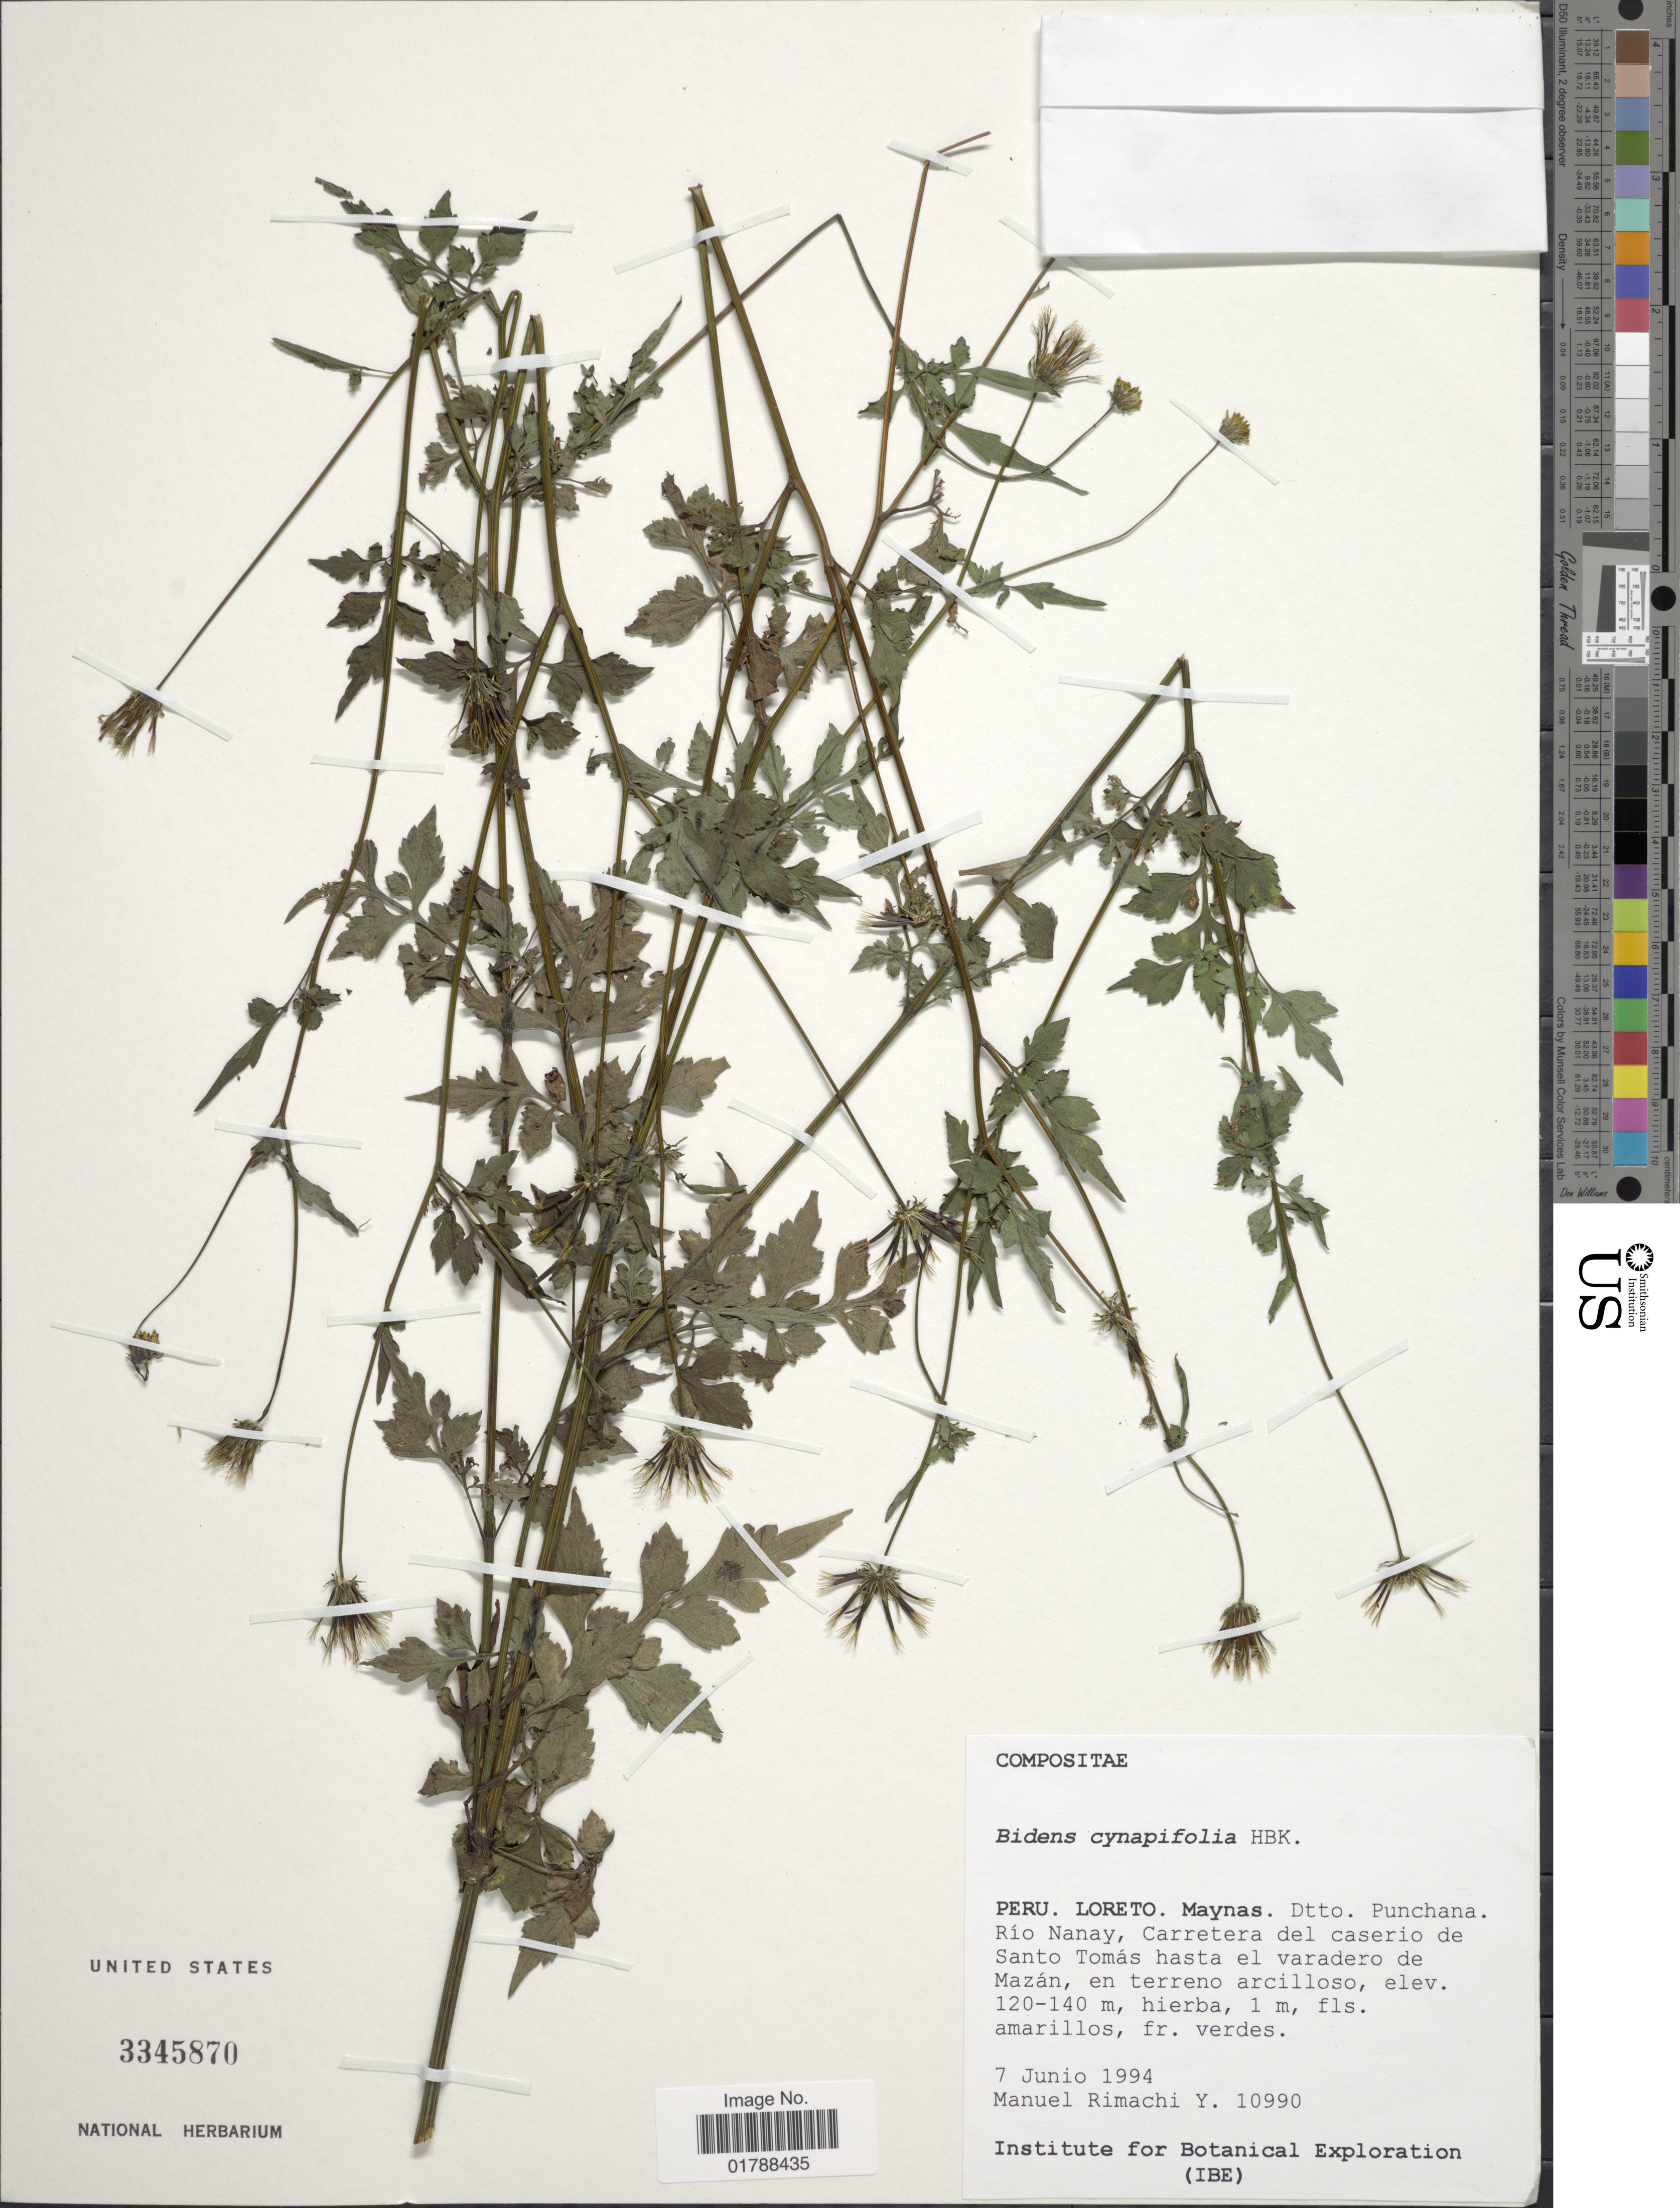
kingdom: Plantae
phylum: Tracheophyta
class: Magnoliopsida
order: Asterales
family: Asteraceae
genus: Bidens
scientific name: Bidens cynapiifolia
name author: Kunth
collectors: M. Rimachi Y.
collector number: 10990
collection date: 1994-06-07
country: Peru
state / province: Loreto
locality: Maynas. Dtto. Punchana. Río Nanay, Carretera del caserio de Santo Tomás hasta el varadero de Mazán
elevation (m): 120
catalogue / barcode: US 3345870